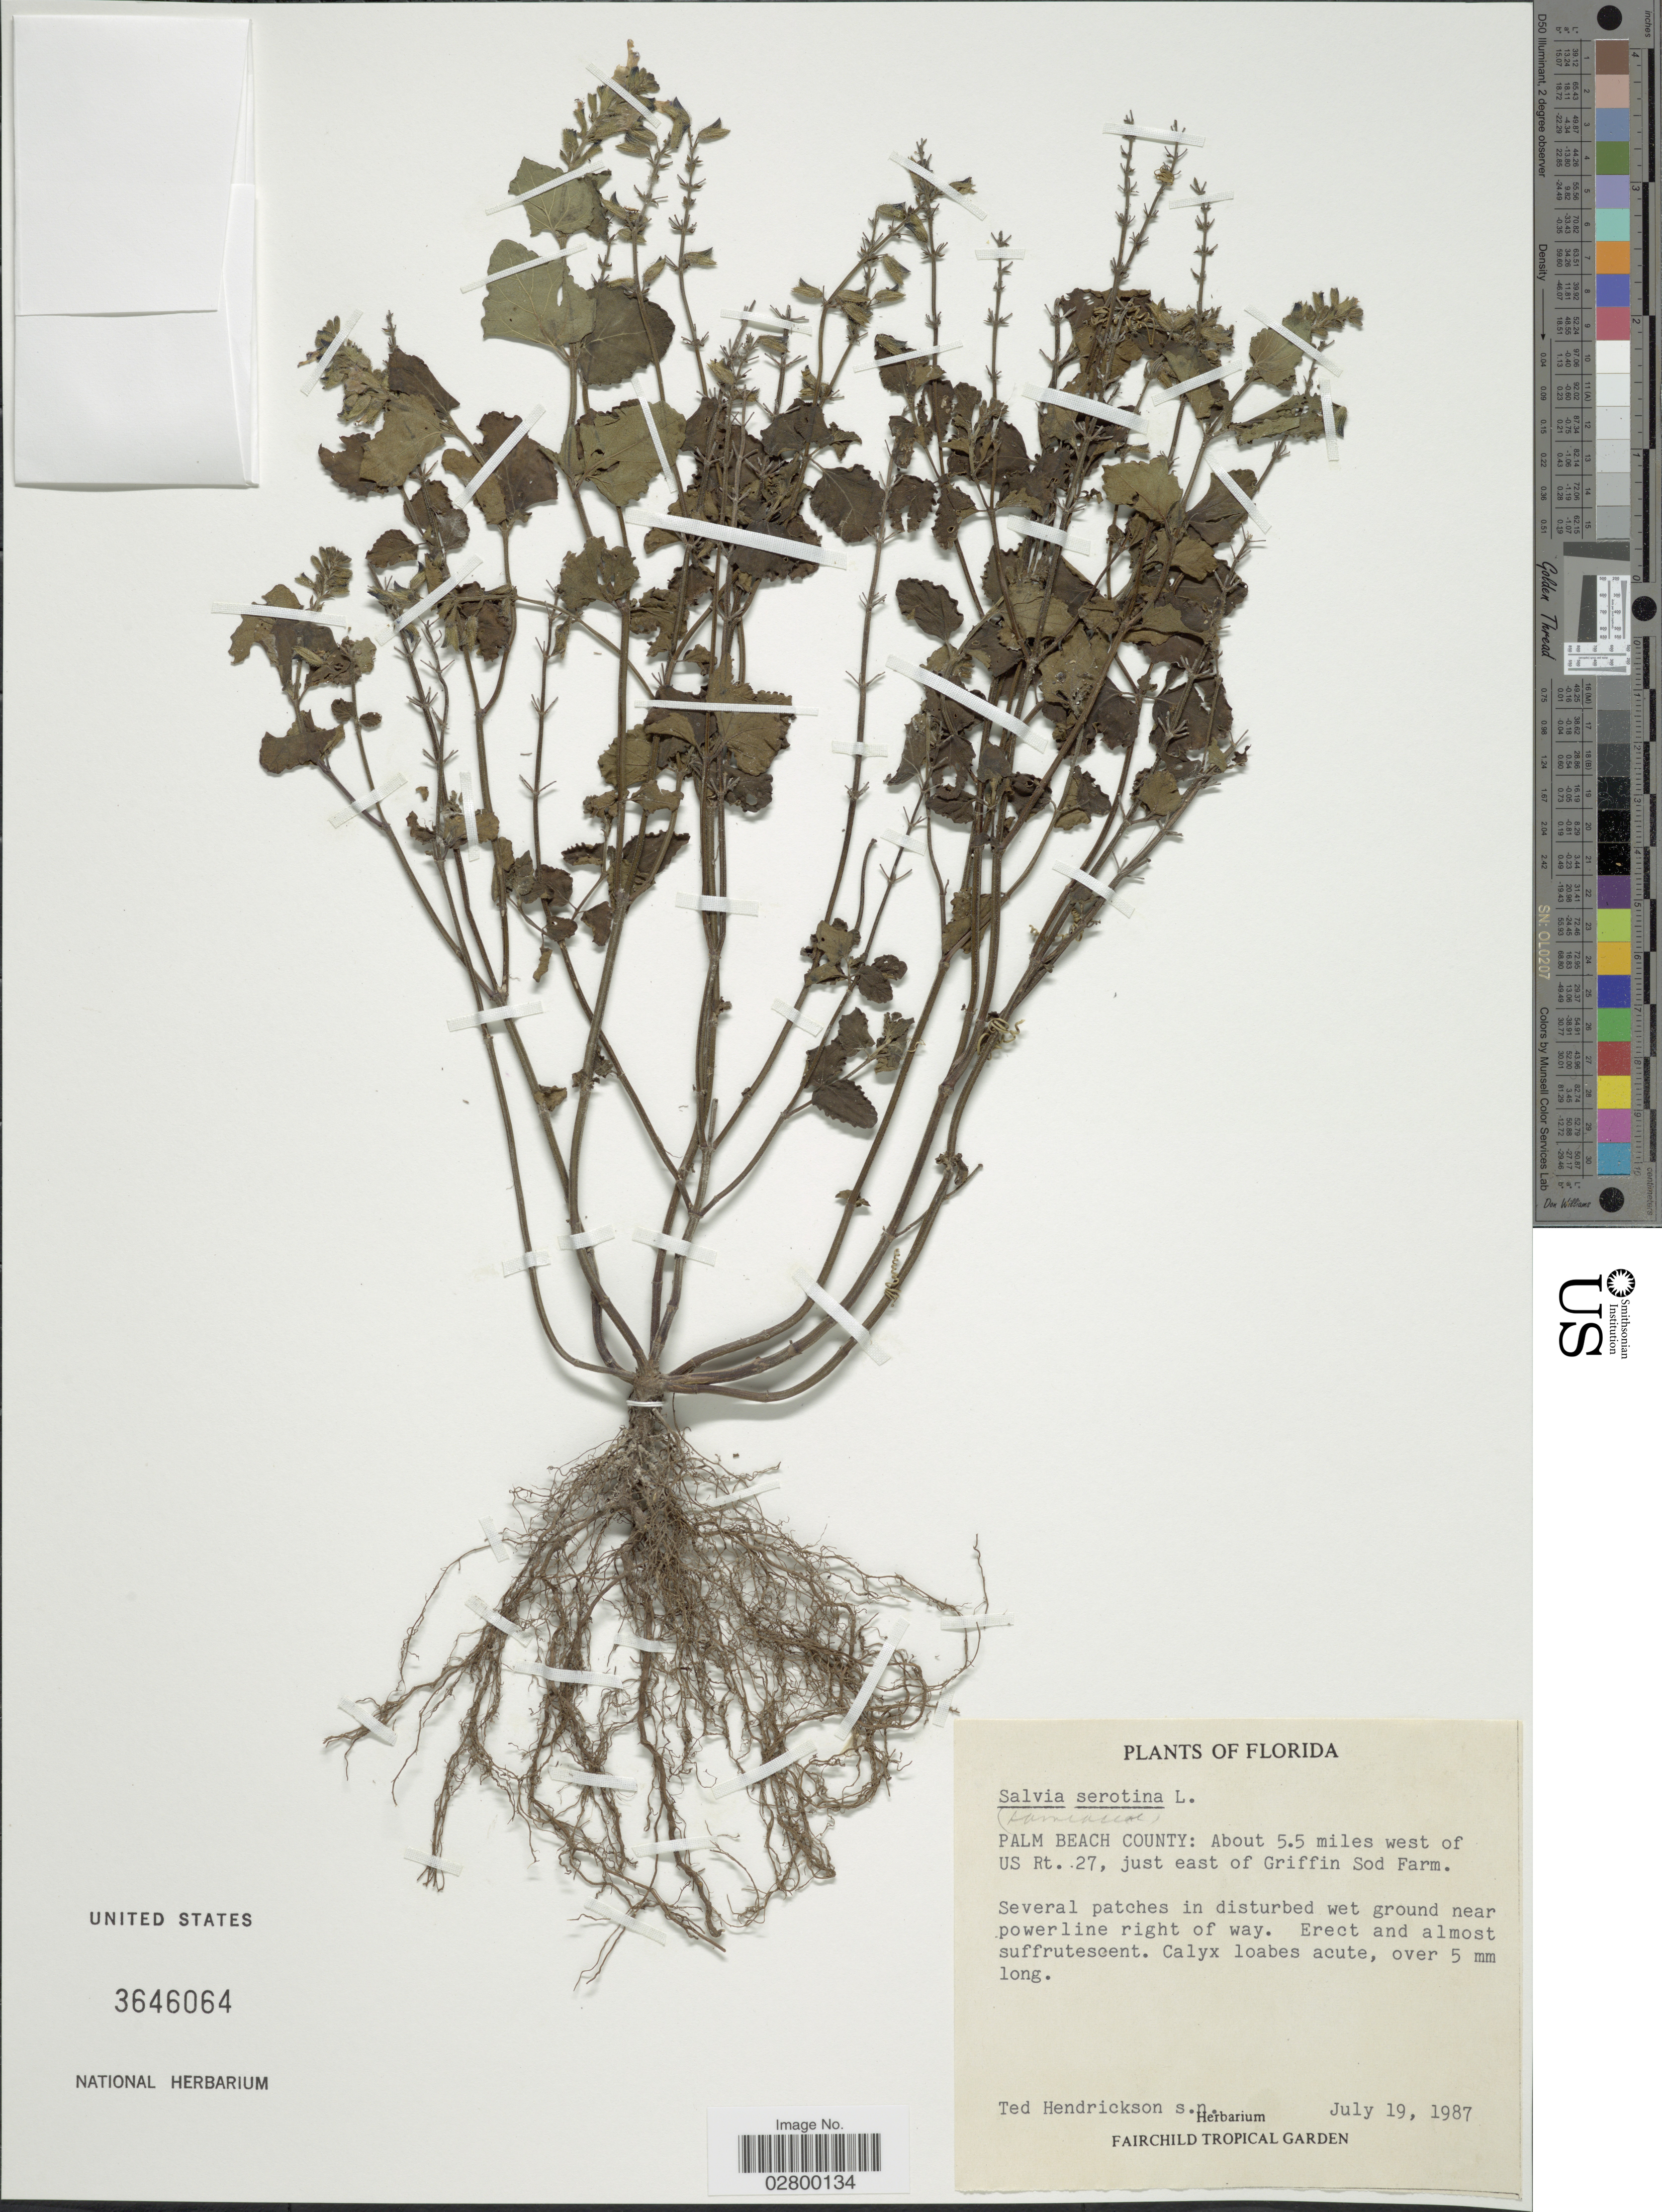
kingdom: Plantae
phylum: Tracheophyta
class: Magnoliopsida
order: Lamiales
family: Lamiaceae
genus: Salvia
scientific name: Salvia serotina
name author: L.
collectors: T. Hendrickson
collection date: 1987-07-19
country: United States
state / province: Florida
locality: Palm Beach County: About 5.5 miles west of US Rt. 27, just east of Griffin Sod Farm.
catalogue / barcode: US 3646064